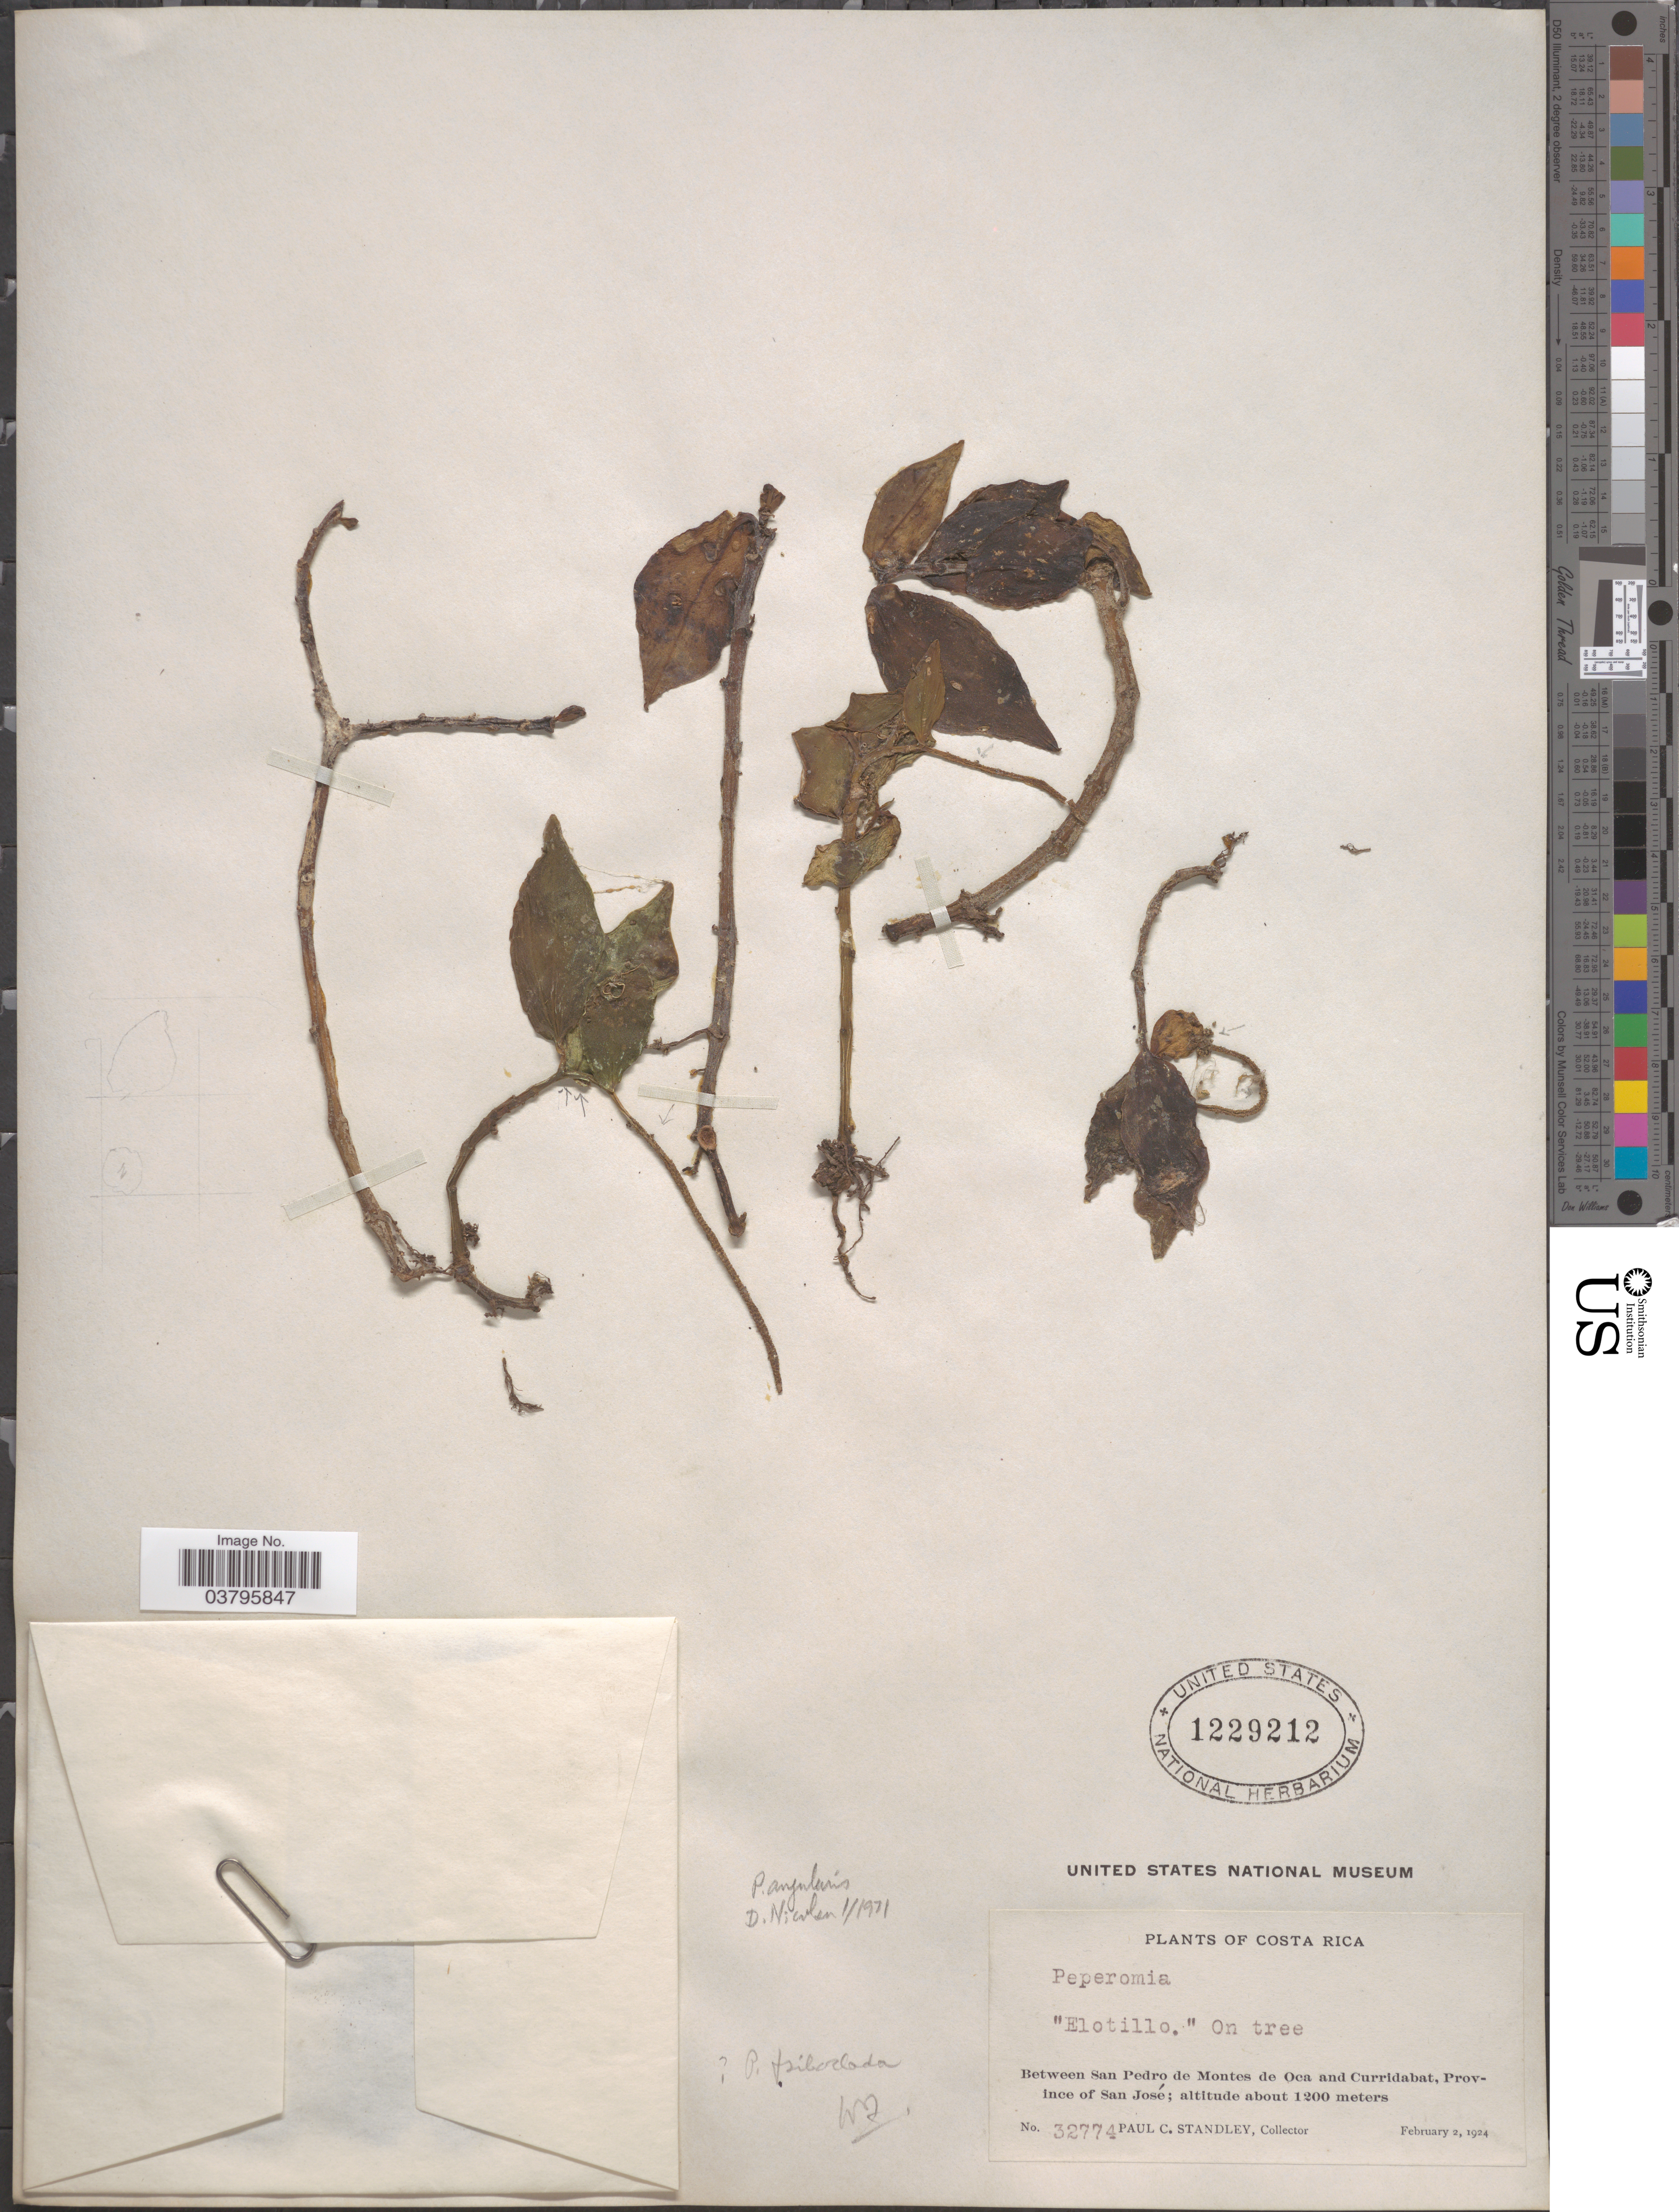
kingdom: Plantae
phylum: Tracheophyta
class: Magnoliopsida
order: Piperales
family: Piperaceae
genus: Peperomia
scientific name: Peperomia san-joseana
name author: C. DC.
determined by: Jiménez, José Estaban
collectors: P. C. Standley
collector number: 32774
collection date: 1924-02-02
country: Costa Rica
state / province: San José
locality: Between San Pedro de Montes de Oca and Curridabat.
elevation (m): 1200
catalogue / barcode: US 1229212